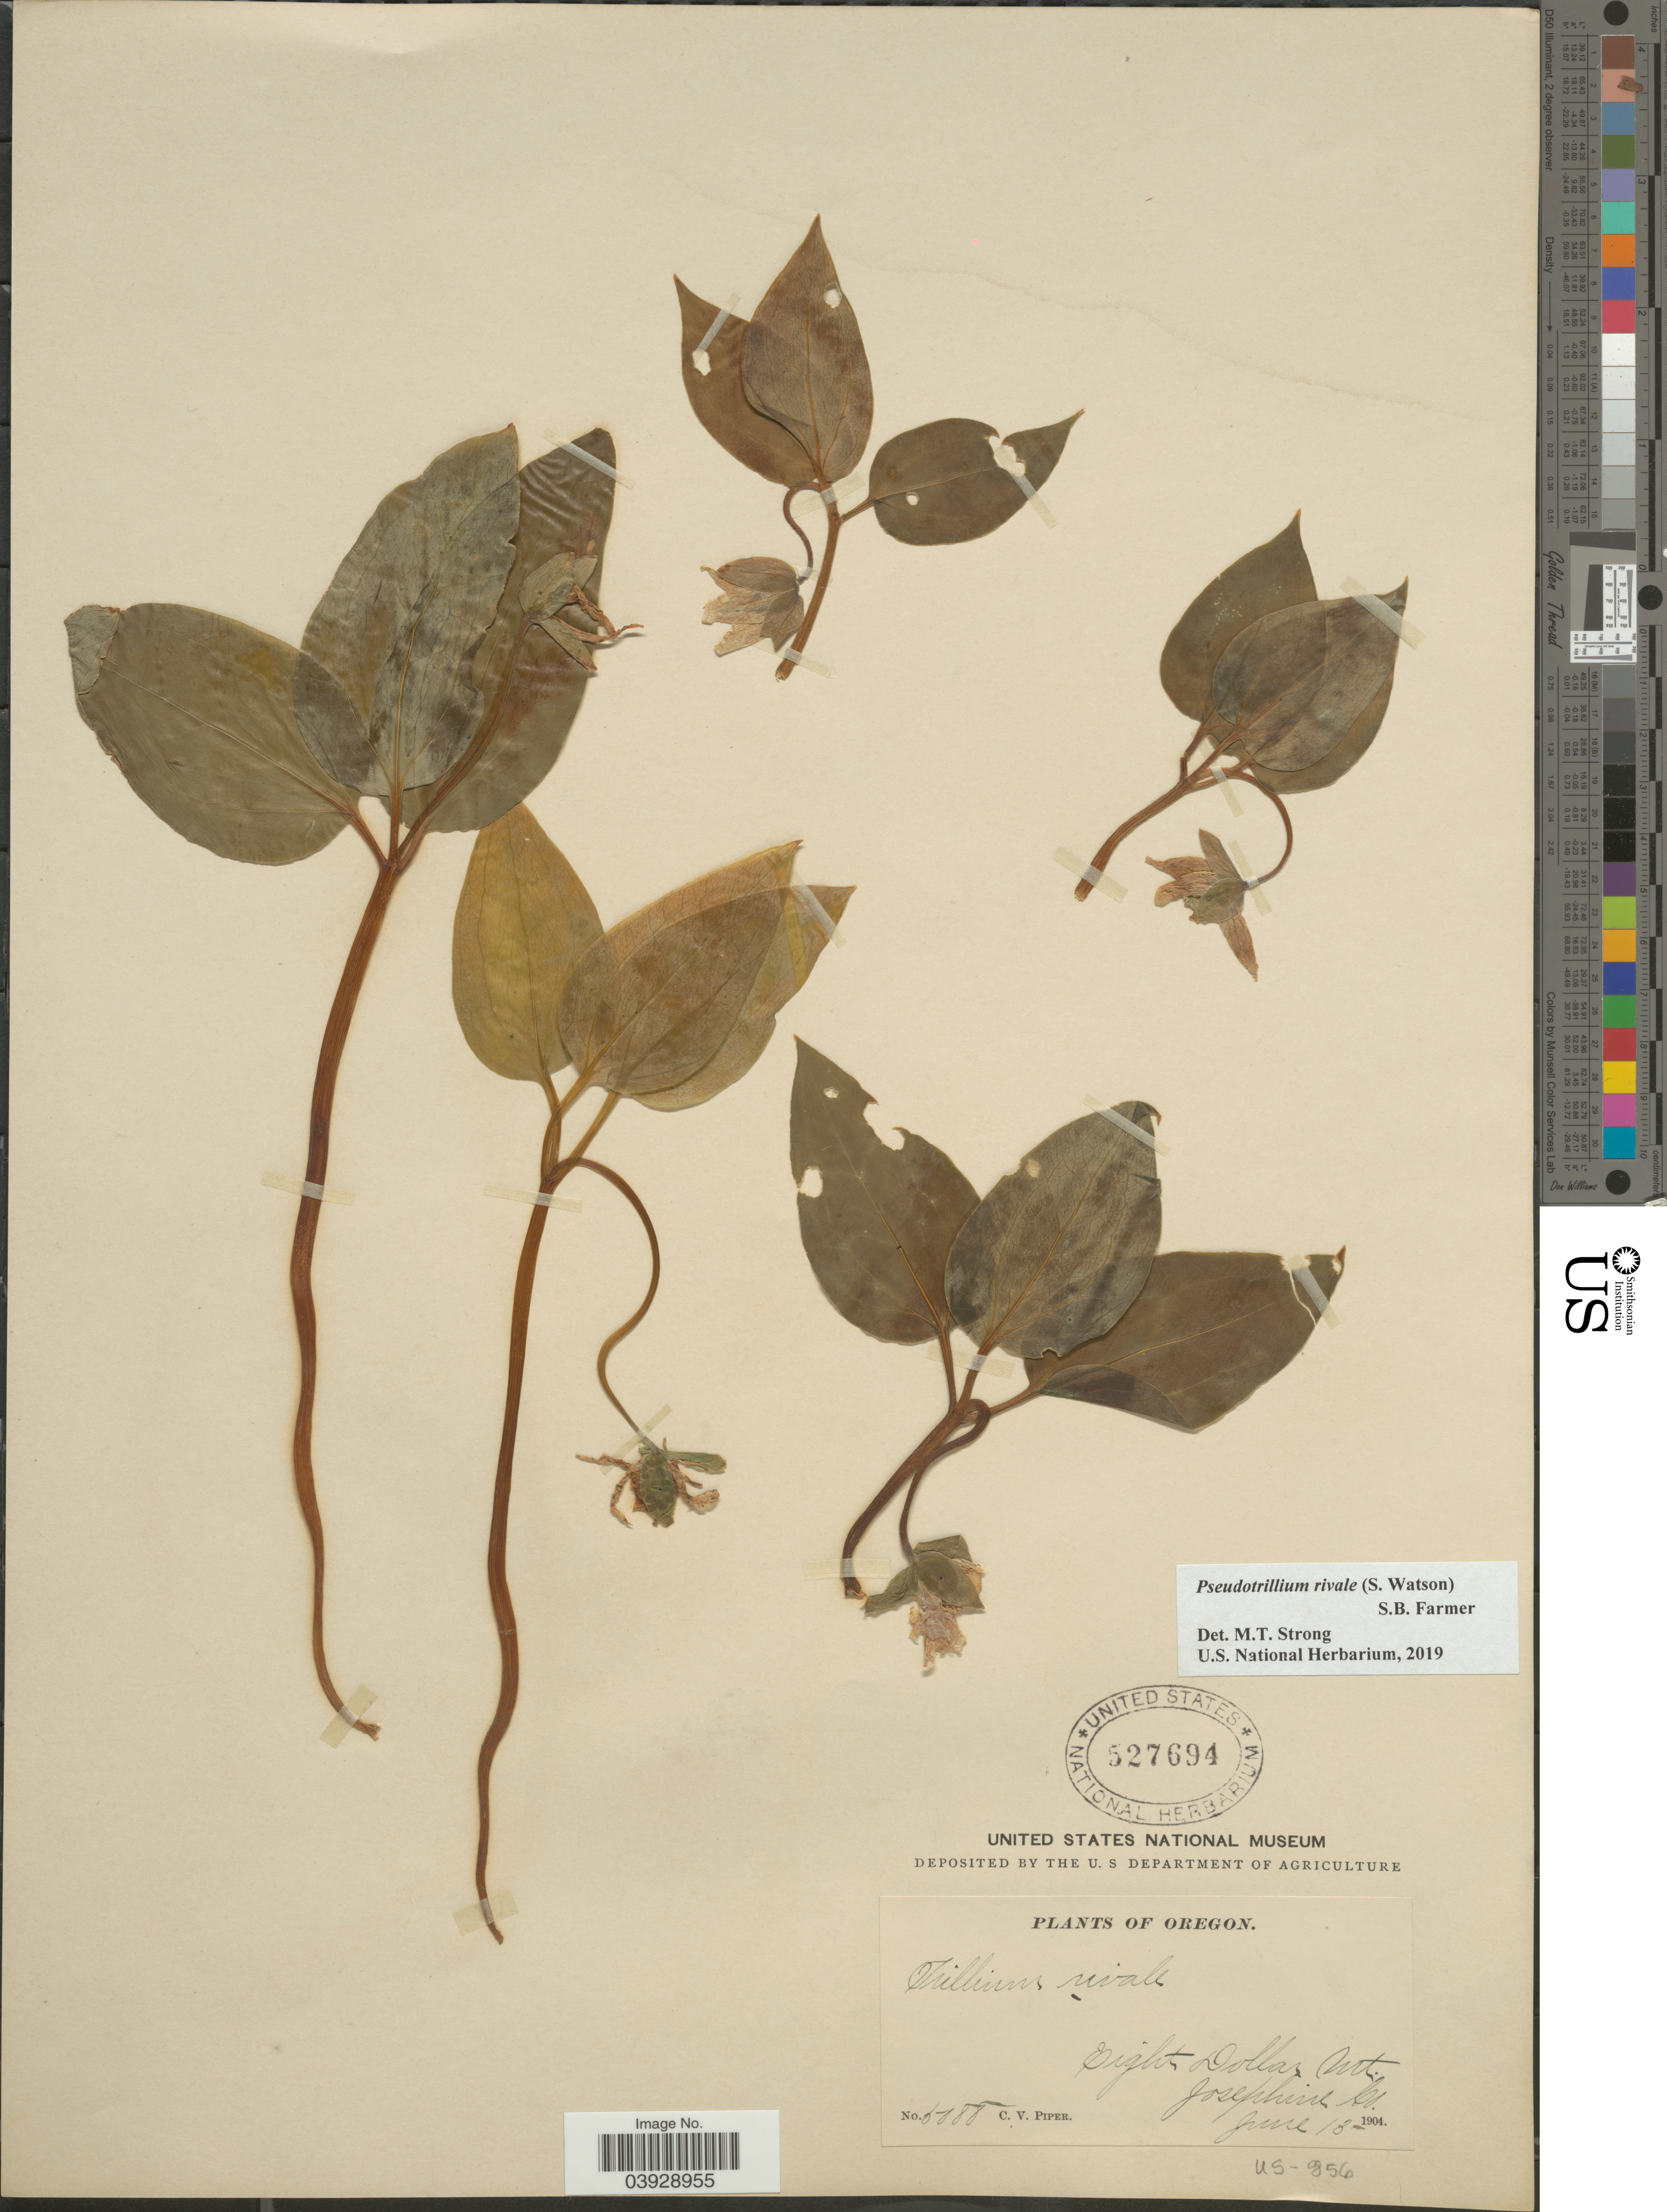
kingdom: Plantae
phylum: Tracheophyta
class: Liliopsida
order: Liliales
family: Melanthiaceae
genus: Pseudotrillium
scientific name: Pseudotrillium rivale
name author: (S. Watson) S.B. Farmer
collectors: C. V. Piper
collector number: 5088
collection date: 1904-06-13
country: United States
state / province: Oregon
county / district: Josephine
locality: Eight Dollar Mt. Josephine Co.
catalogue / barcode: US 527694